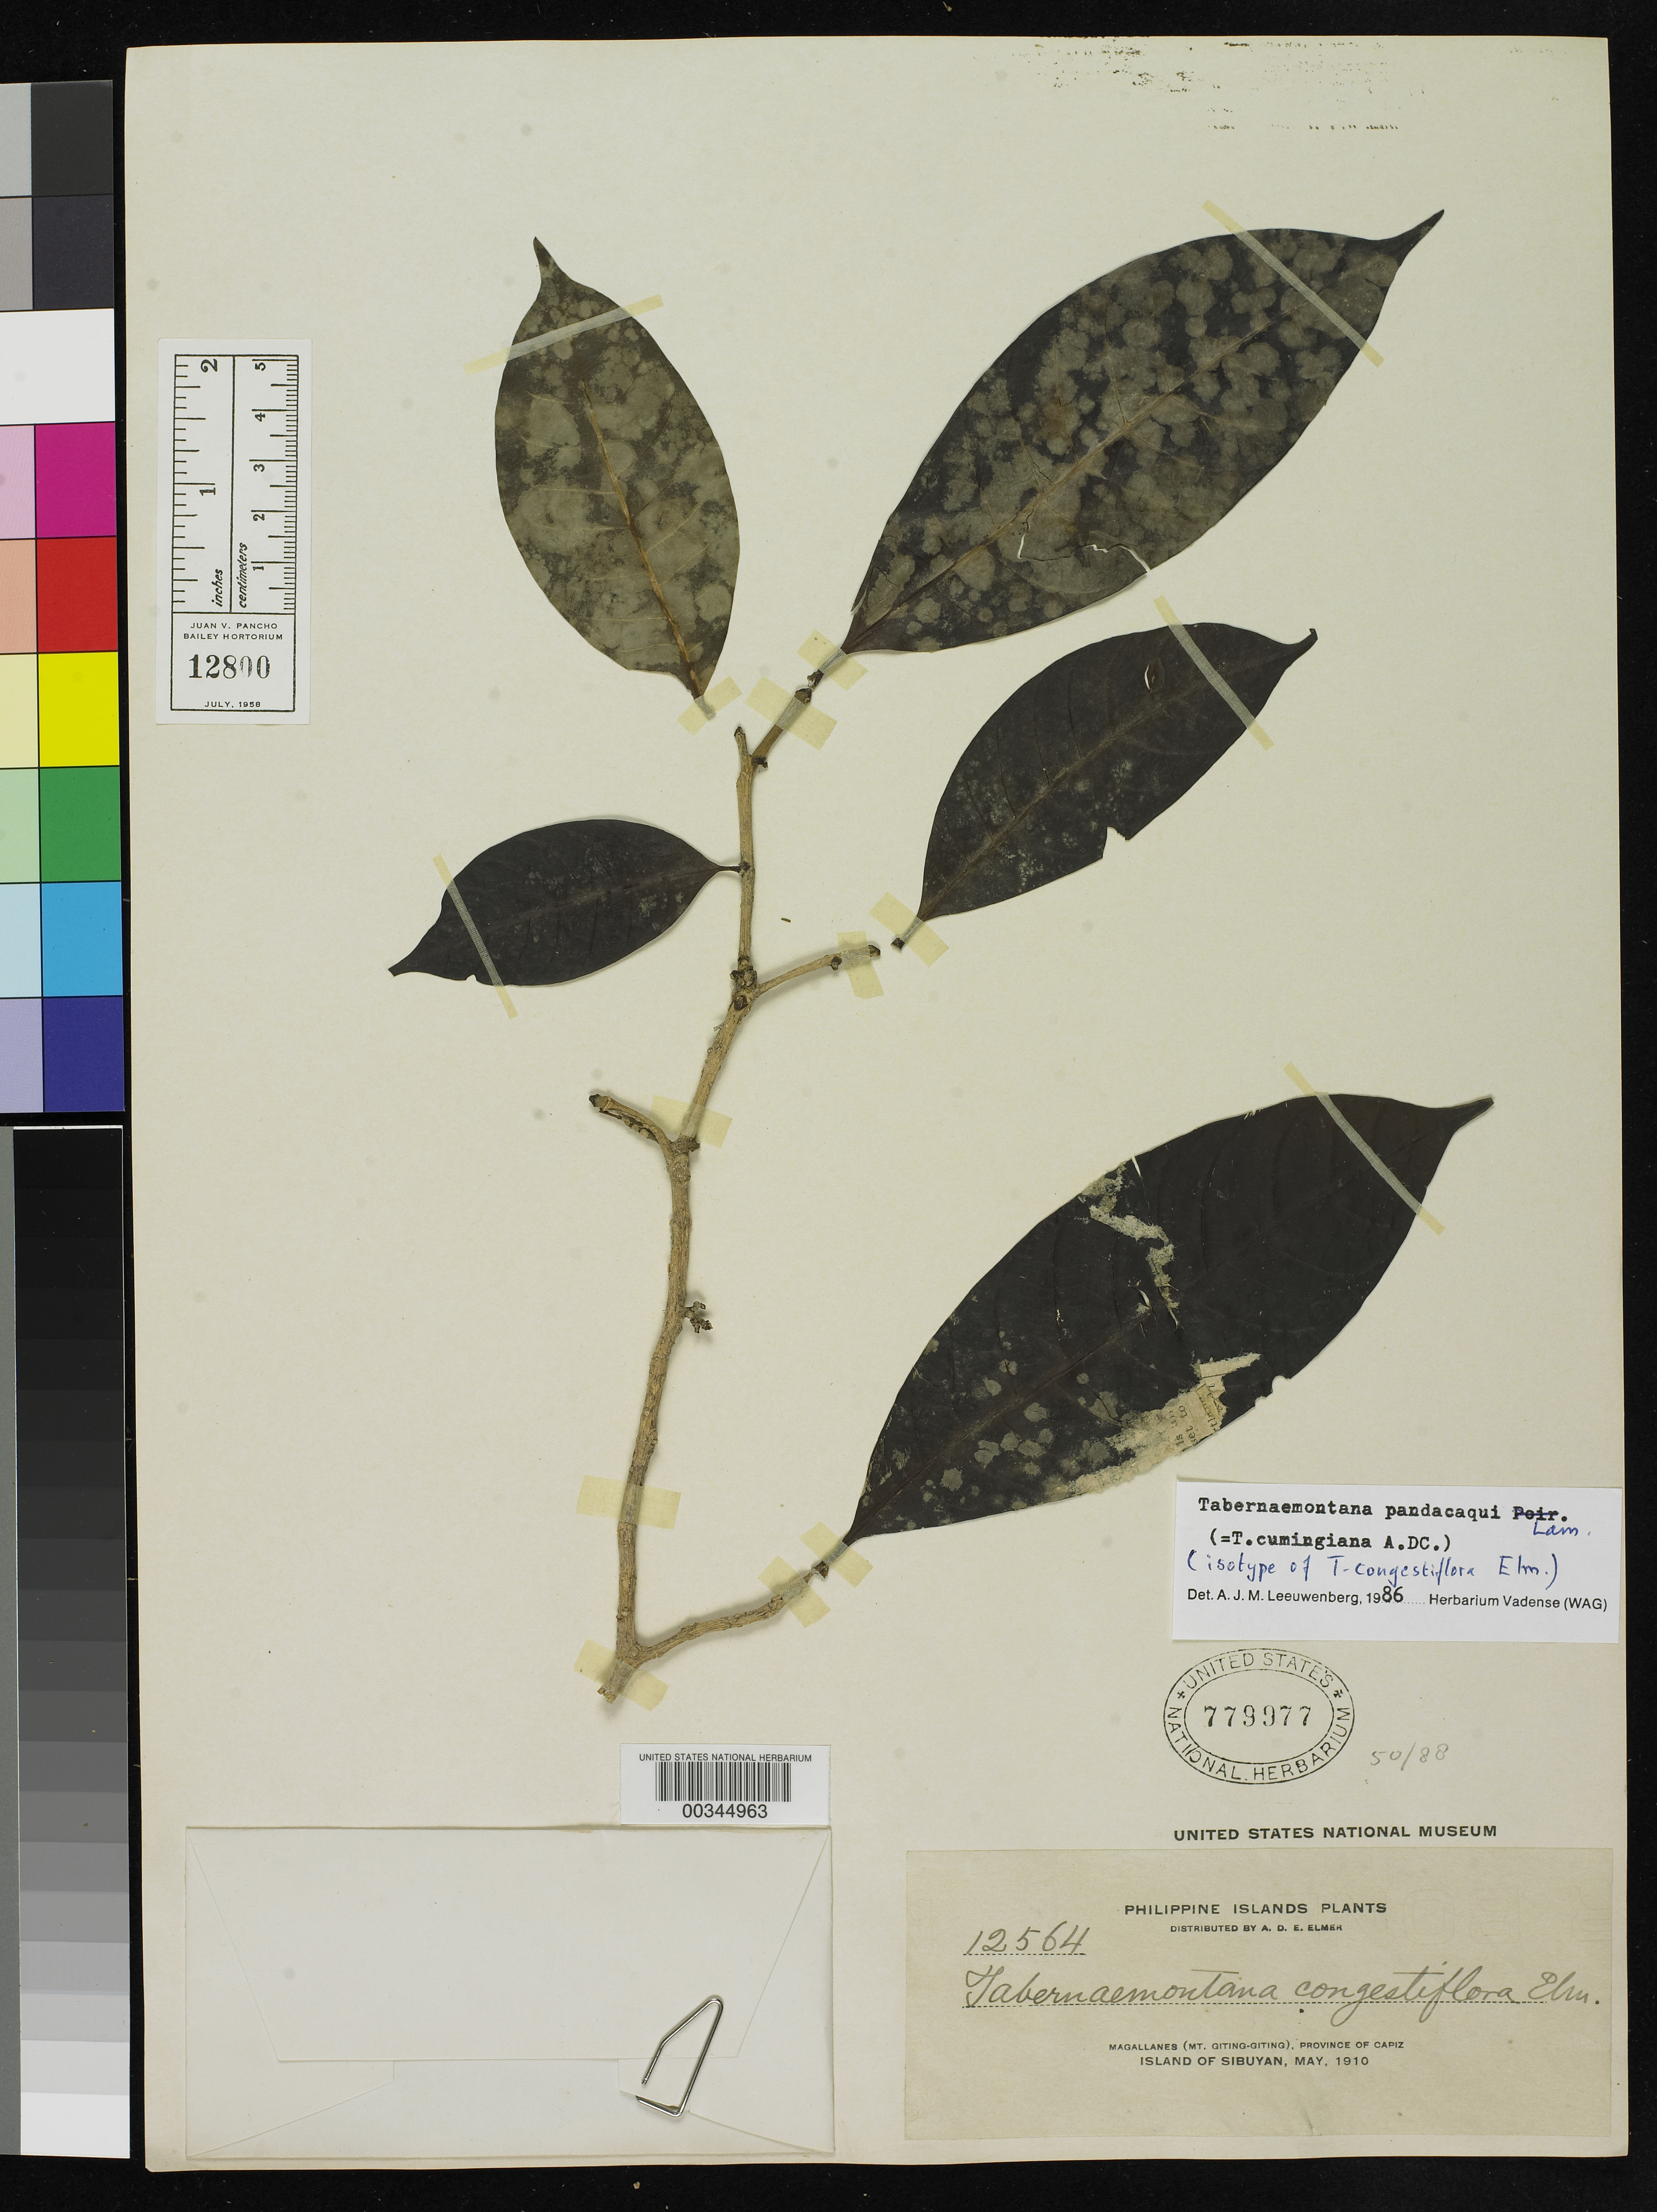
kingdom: Plantae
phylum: Tracheophyta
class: Magnoliopsida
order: Gentianales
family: Apocynaceae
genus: Tabernaemontana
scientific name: Tabernaemontana congestiflora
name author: Elmer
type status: Isotype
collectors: A. D. E. Elmer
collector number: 12564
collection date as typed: May 1910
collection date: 1910-05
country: Philippines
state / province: Mimaropa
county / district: Romblon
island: Sibuyan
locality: Magallanes, Mt. Giting-Giting.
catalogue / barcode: US 779977